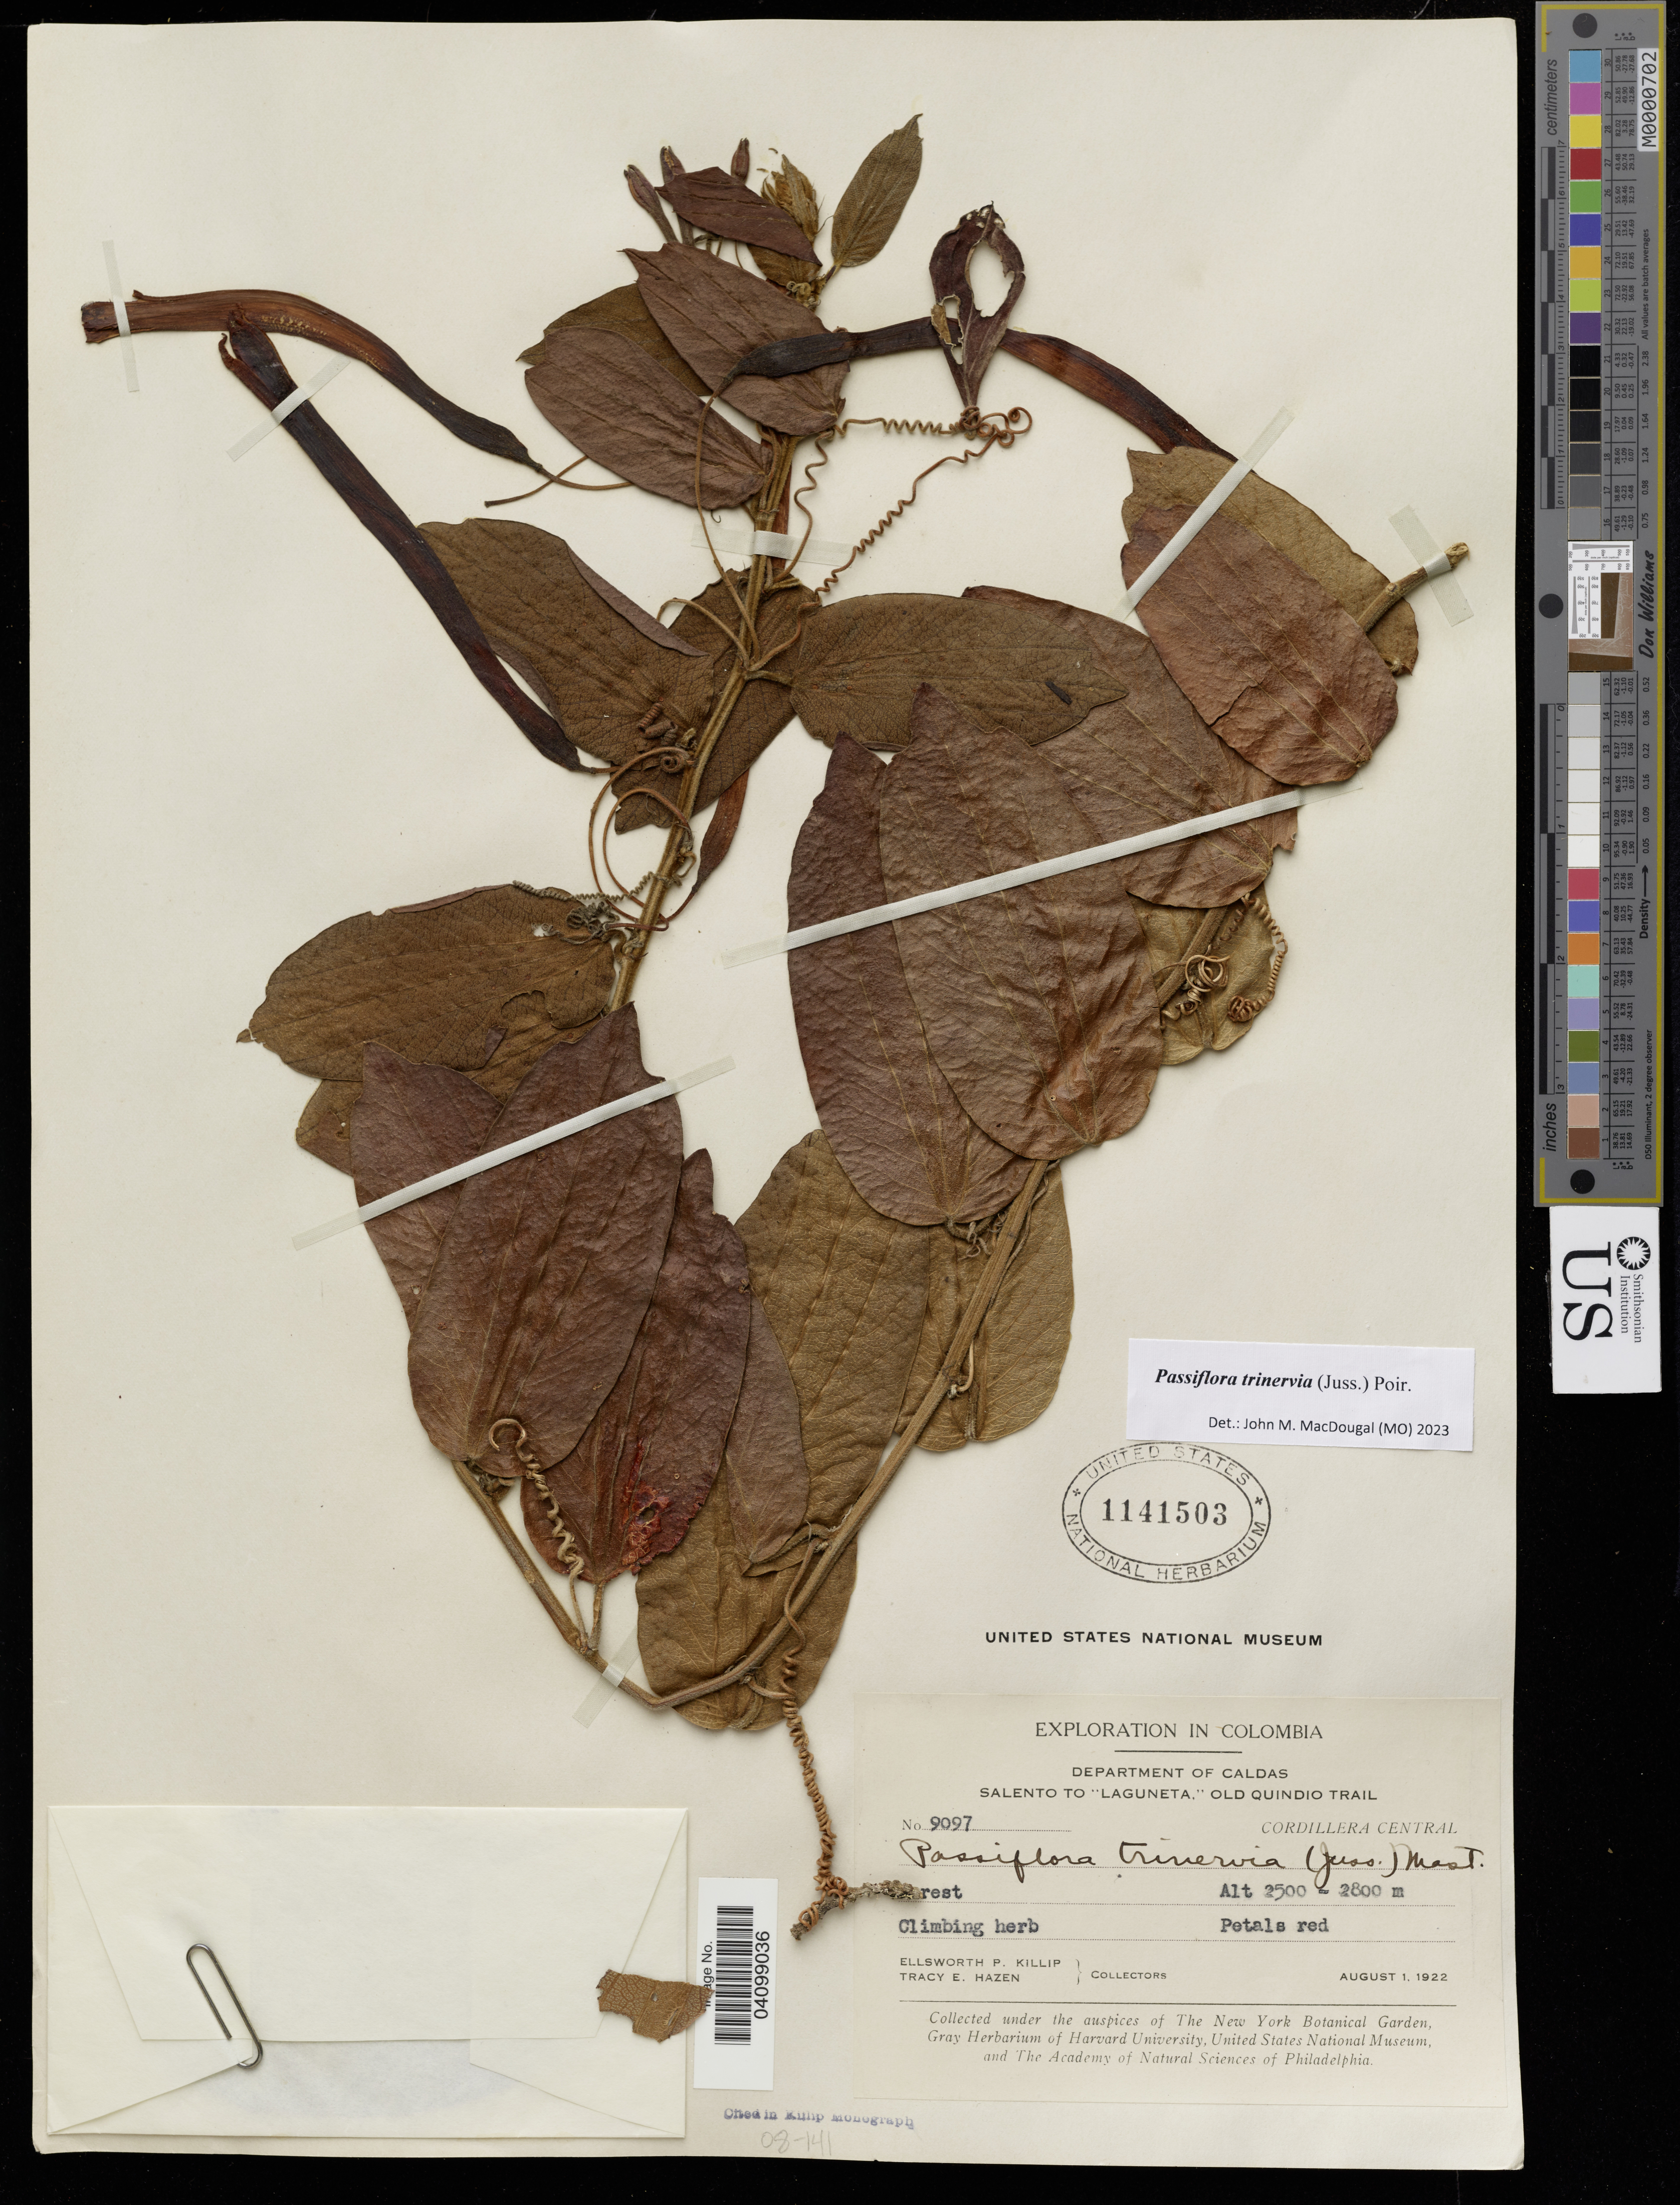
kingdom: Plantae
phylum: Tracheophyta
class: Magnoliopsida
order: Malpighiales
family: Passifloraceae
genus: Passiflora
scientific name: Passiflora trinervia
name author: (Juss.) Poir.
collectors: E. Killip & T. E. Hazen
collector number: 9097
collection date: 1922-08-01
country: Colombia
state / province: Caldas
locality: Salento to "Laguneta." Old Quindio Trail. Cordillera Central.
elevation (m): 2500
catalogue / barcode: US 1141503